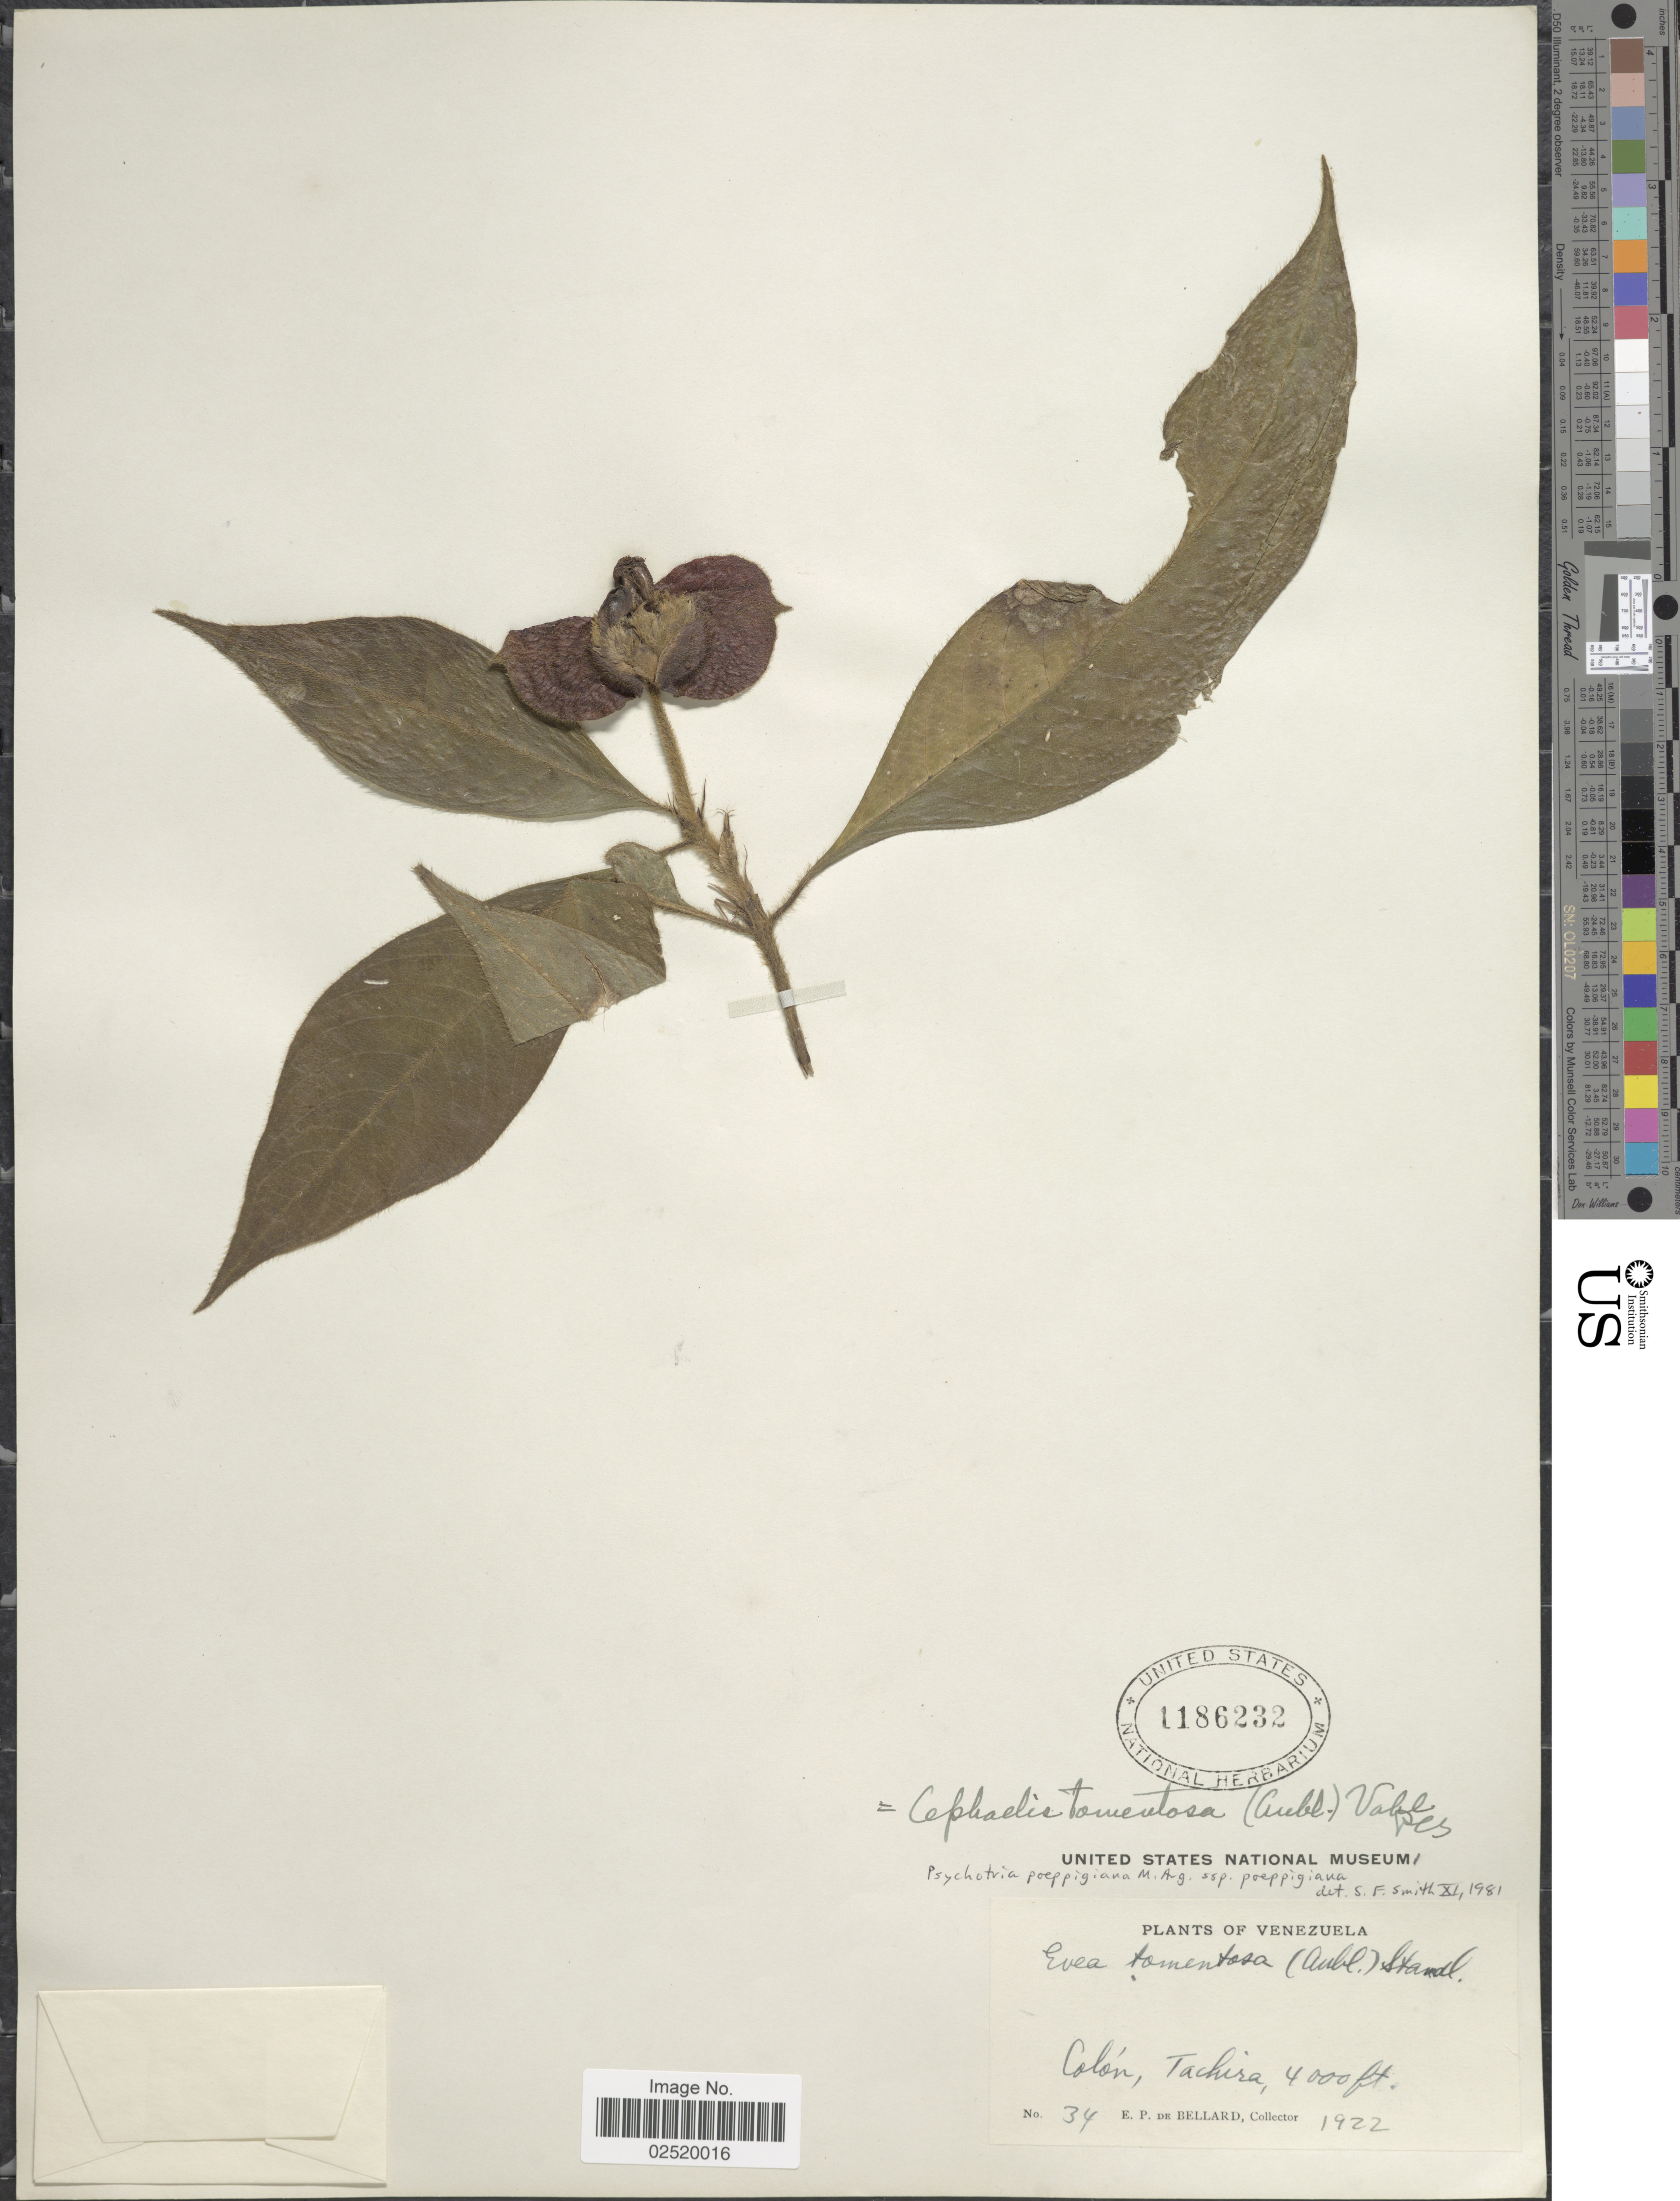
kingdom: Plantae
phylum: Tracheophyta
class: Magnoliopsida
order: Gentianales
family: Rubiaceae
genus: Psychotria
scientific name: Psychotria poeppigiana subsp. poeppigiana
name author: Müll. Arg.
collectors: E. de Bellard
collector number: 34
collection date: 1922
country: Venezuela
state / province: Tachira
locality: Colon, Tachira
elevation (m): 1219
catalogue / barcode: US 1186232